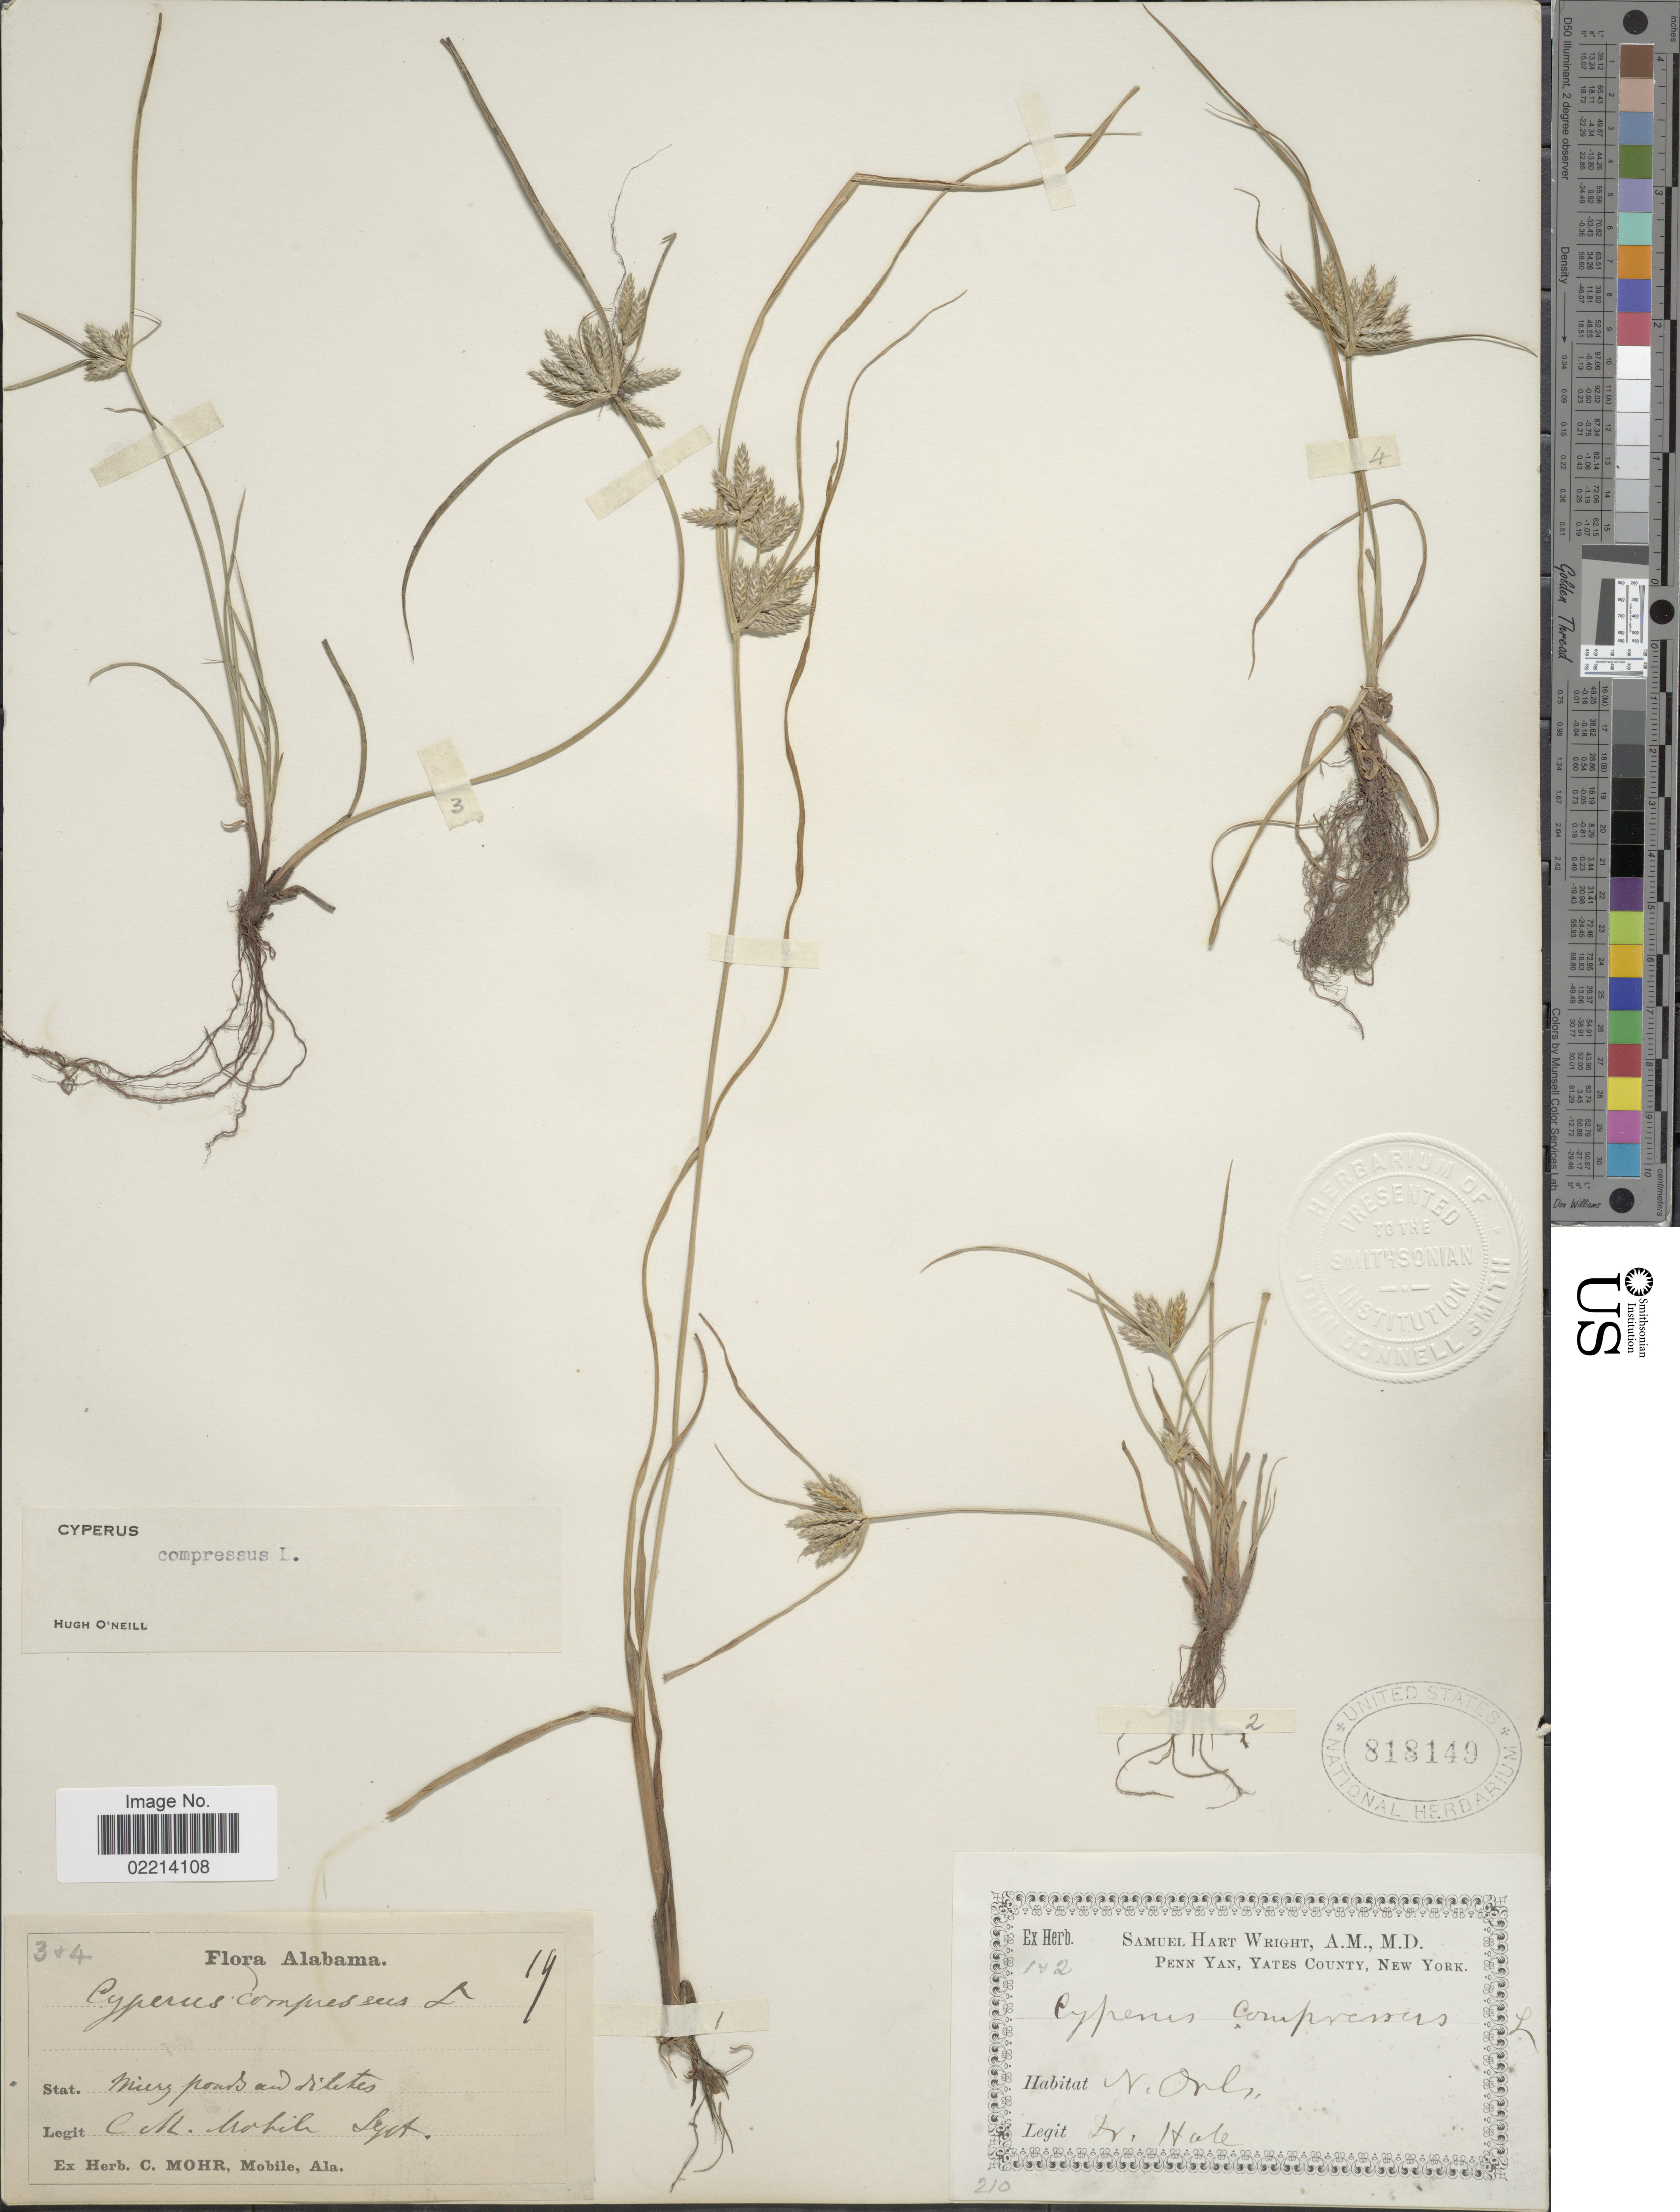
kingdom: Plantae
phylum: Tracheophyta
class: Liliopsida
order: Poales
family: Cyperaceae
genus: Cyperus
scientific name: Cyperus compressus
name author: L.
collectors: C. T. Mohr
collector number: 19 ?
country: United States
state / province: Alabama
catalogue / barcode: US 818149